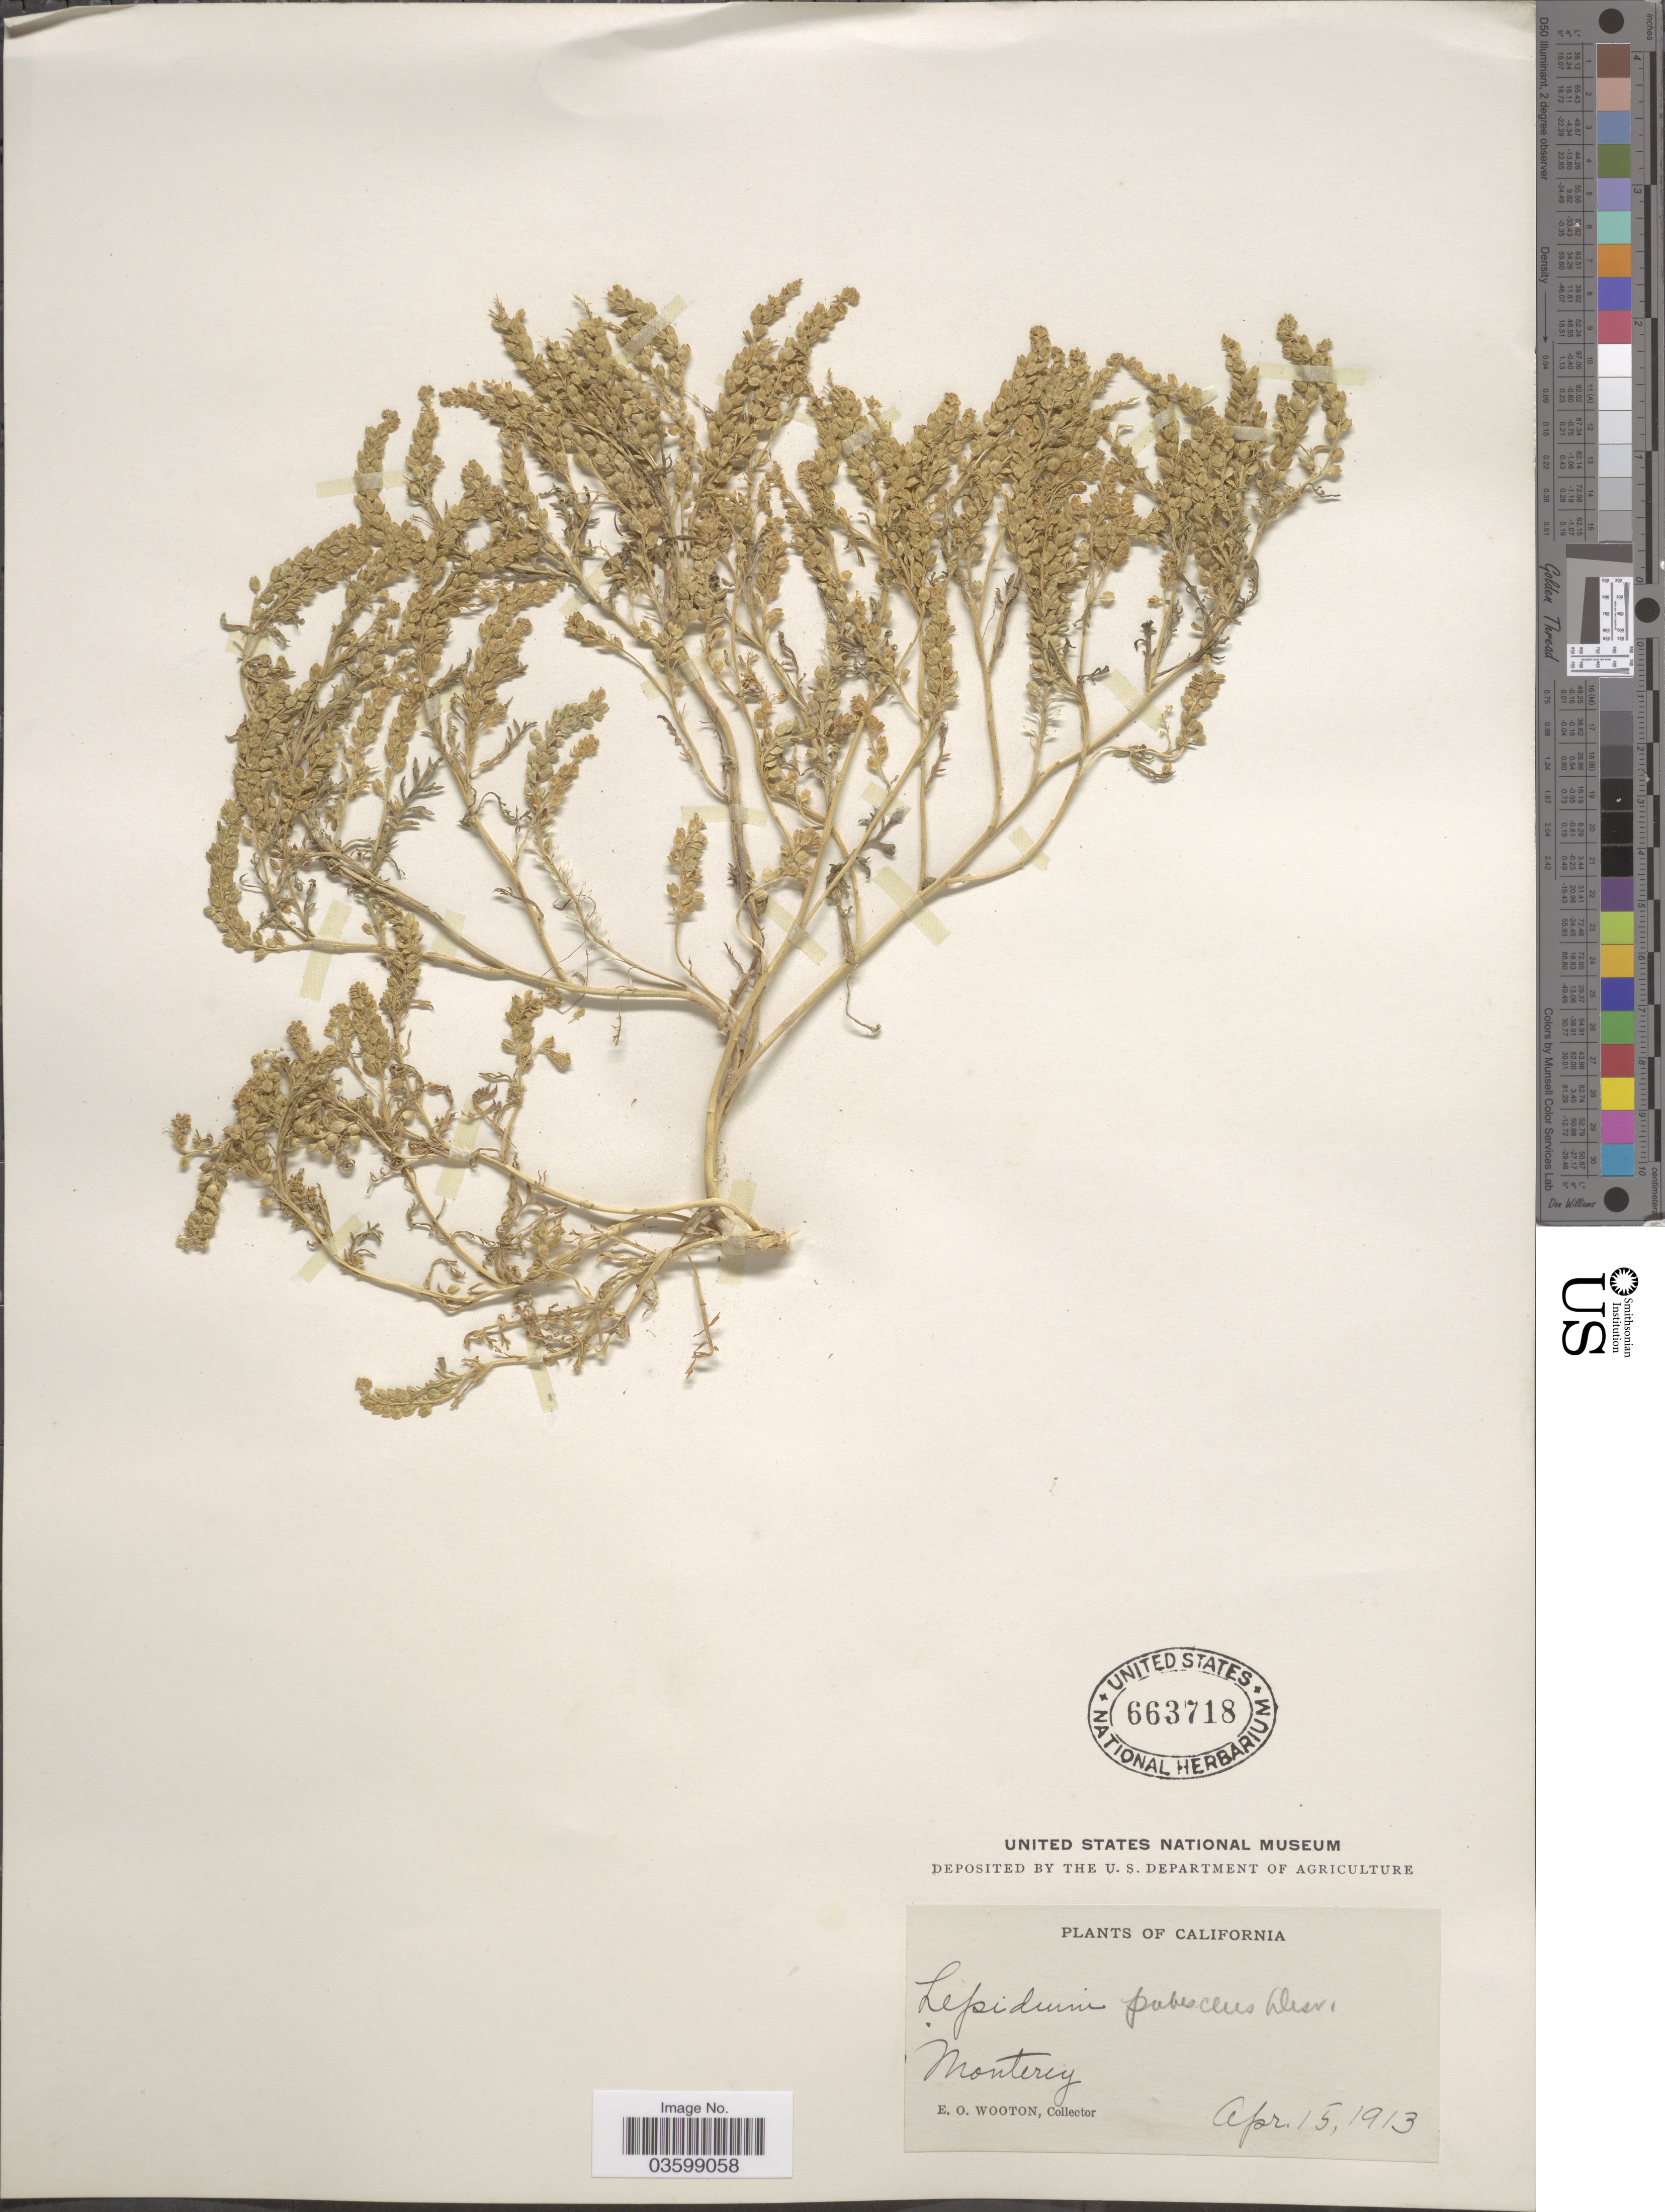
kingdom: Plantae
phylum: Tracheophyta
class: Magnoliopsida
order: Brassicales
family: Brassicaceae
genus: Lepidium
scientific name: Lepidium strictum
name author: (S. Watson) Rattan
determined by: Al-Shehbaz, I. A., (MO), Missouri Botanical Garden (UNITED STATES)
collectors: E. O. Wooton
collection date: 1913-04-15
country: United States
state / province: California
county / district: Monterey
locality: Monterey.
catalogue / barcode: US 663718